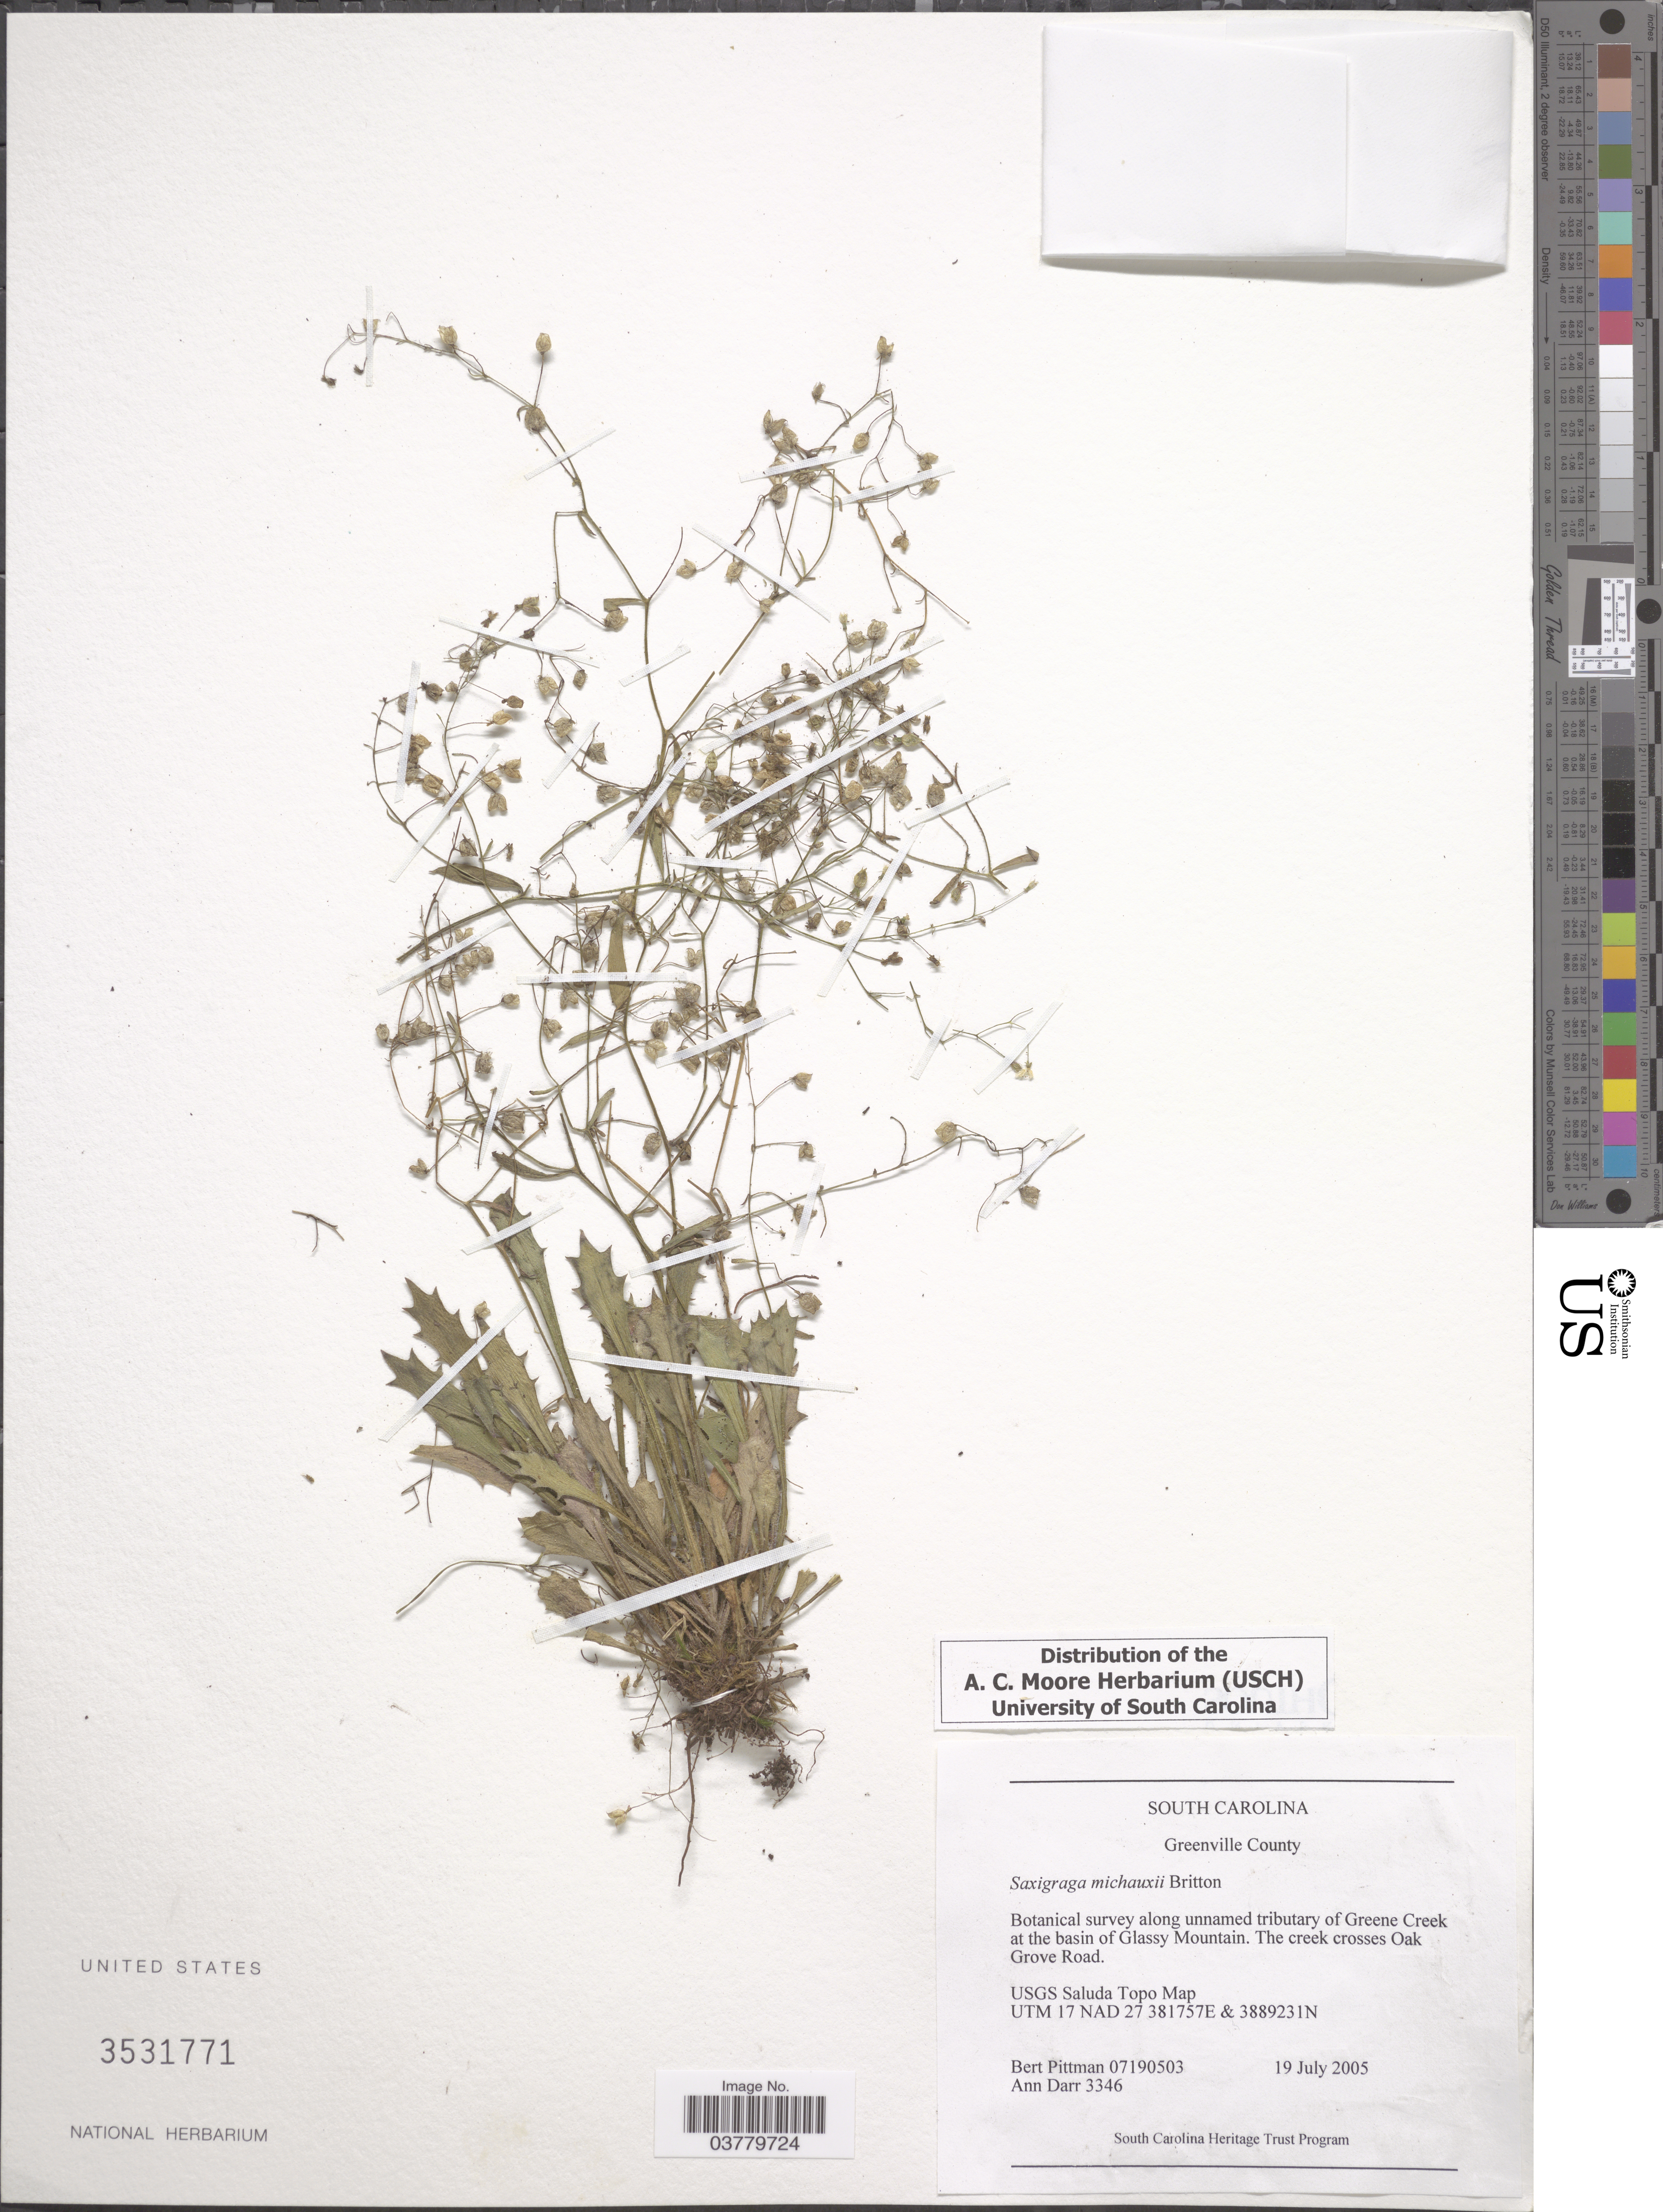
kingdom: Plantae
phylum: Tracheophyta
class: Magnoliopsida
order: Saxifragales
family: Saxifragaceae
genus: Micranthes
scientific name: Micranthes petiolaris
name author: (Raf.) Bush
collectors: B. Pittman & A. Darr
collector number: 07190503?/3346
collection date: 2005-07-19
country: United States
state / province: South Carolina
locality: Greenville County. Botanical survey along unnamed tributary of Greene Creek at the basin of Glassy Mountain. The creek crosses Oak Grove Road. USGS Saluda Topo Map. UTM 17 NAD 27 381757E & 3889231N.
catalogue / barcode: US 3531771